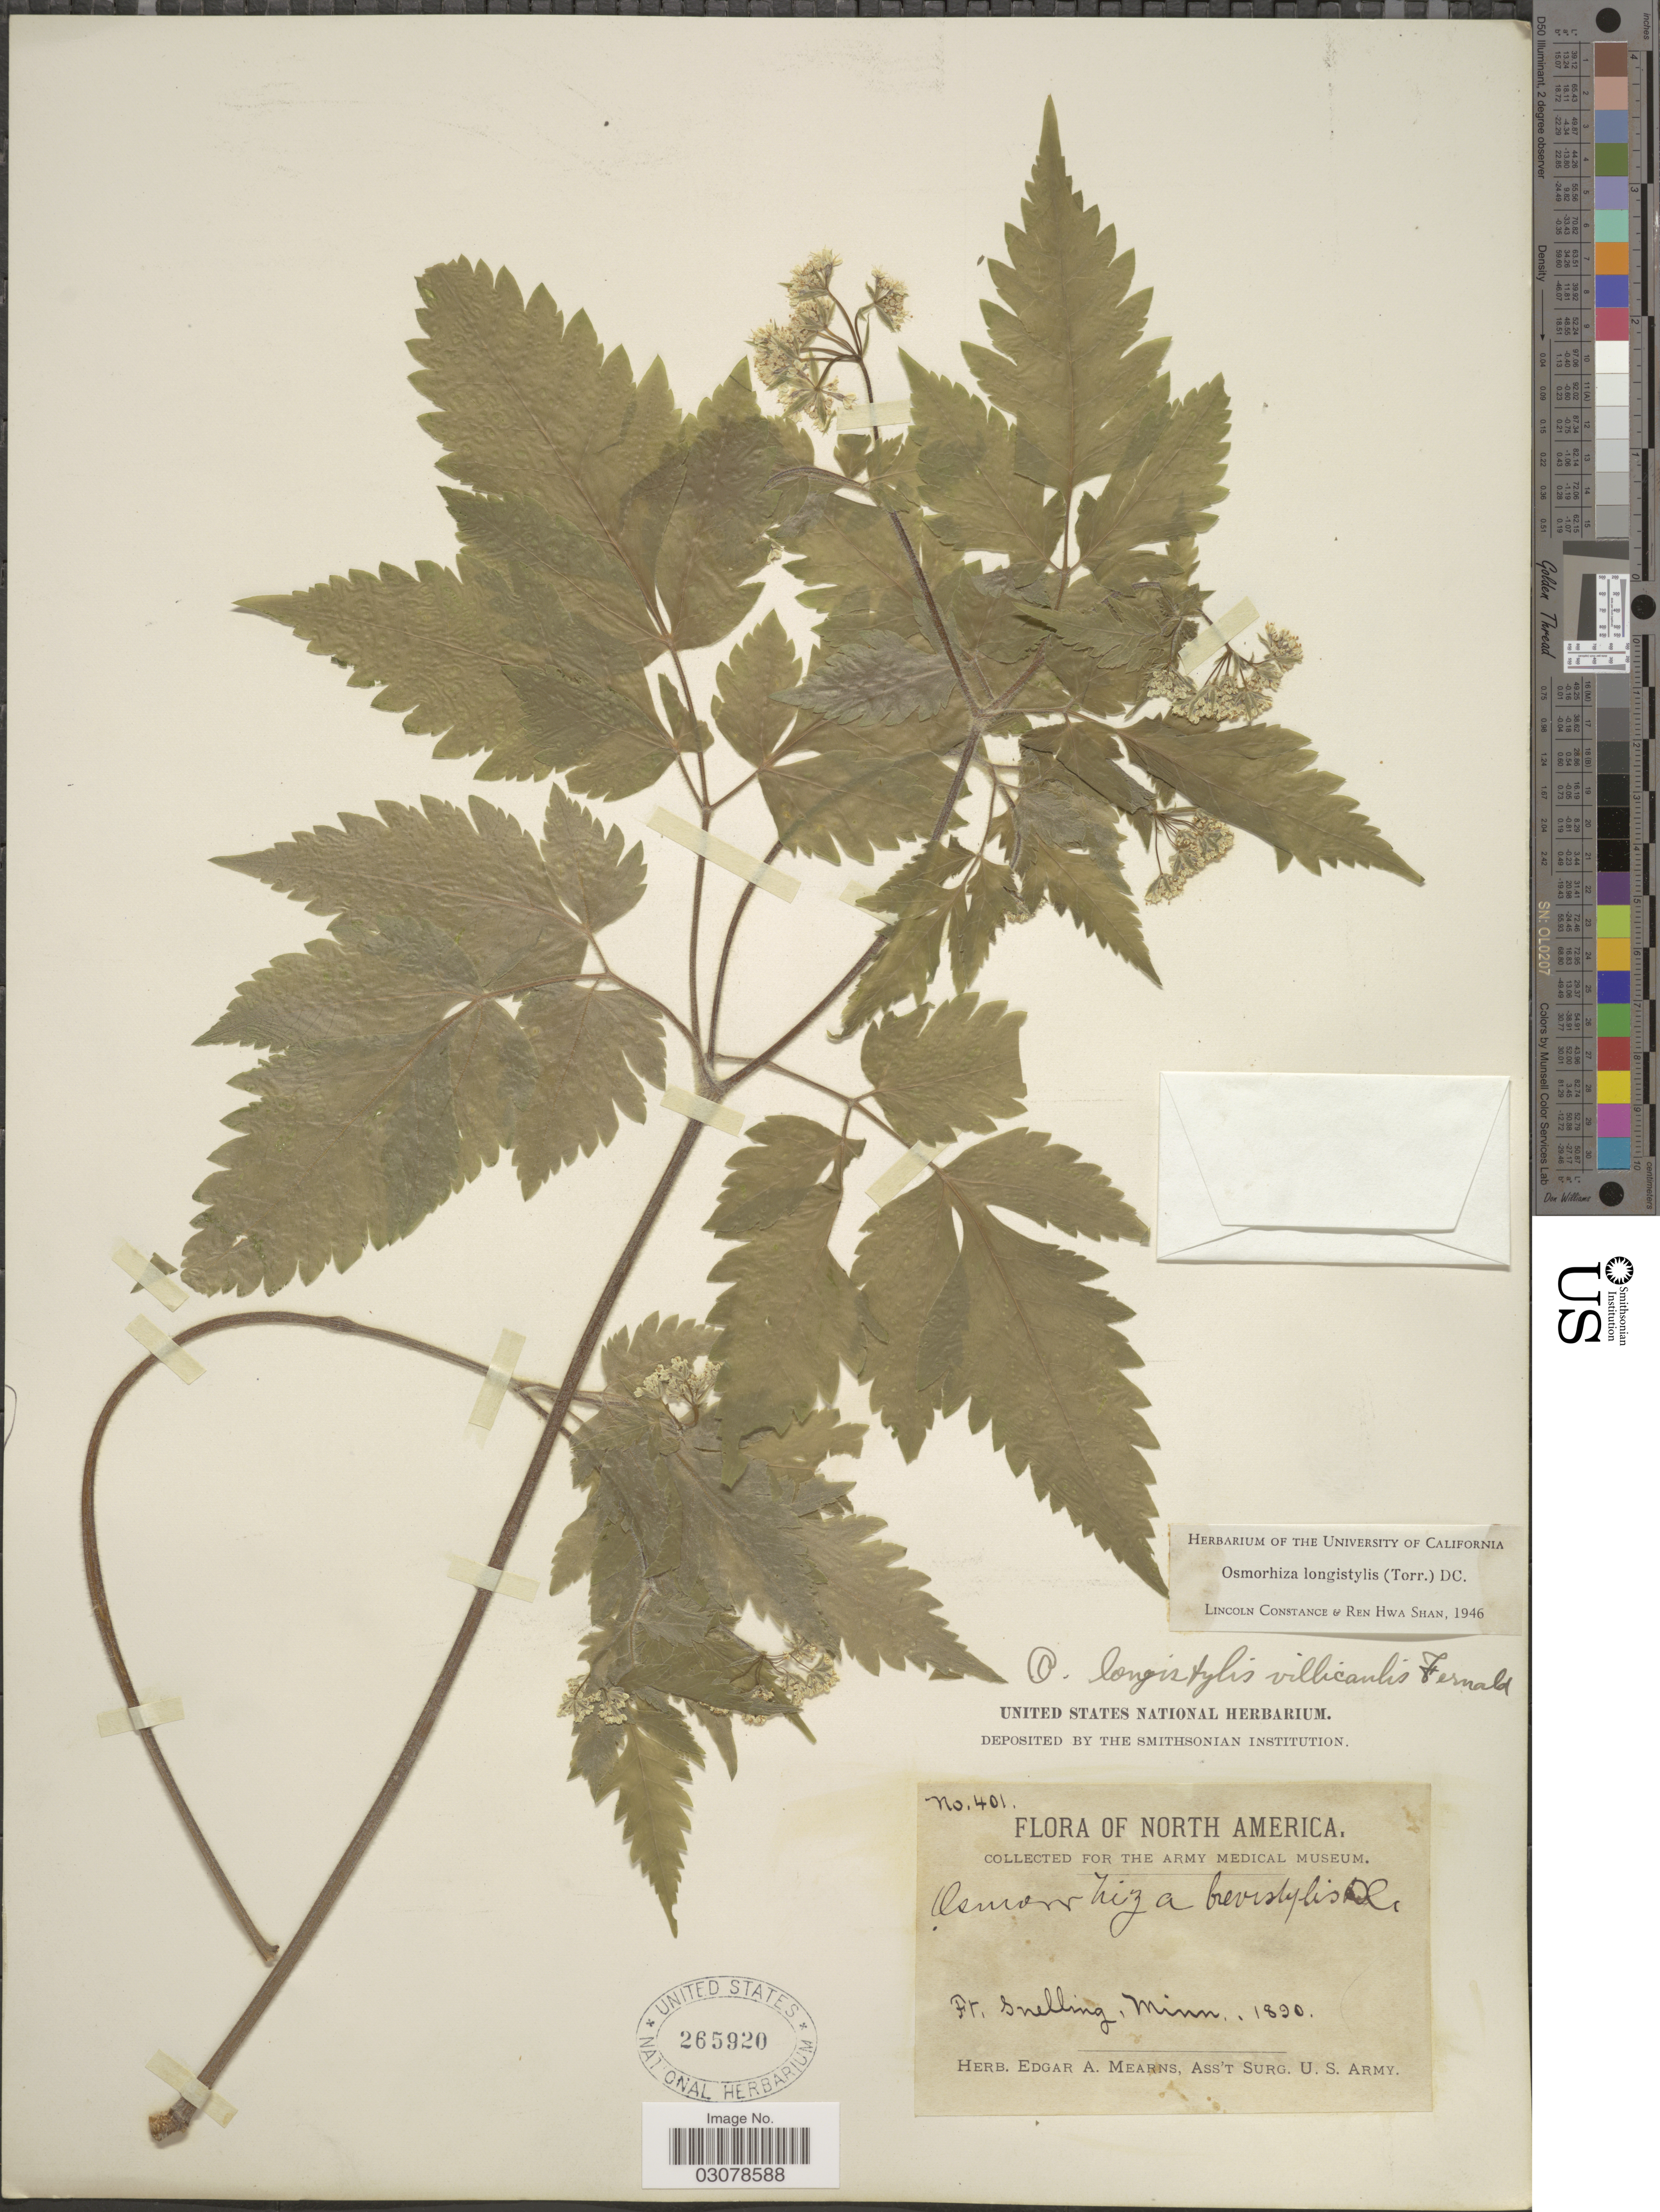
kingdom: Plantae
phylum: Tracheophyta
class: Magnoliopsida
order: Apiales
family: Apiaceae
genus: Osmorhiza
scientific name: Osmorhiza longistylis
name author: (Torr.) DC.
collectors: ex herb. Edgar A. Mearns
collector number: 401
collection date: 1890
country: United States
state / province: Minnesota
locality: Ft. Snelling.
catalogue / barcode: US 265920